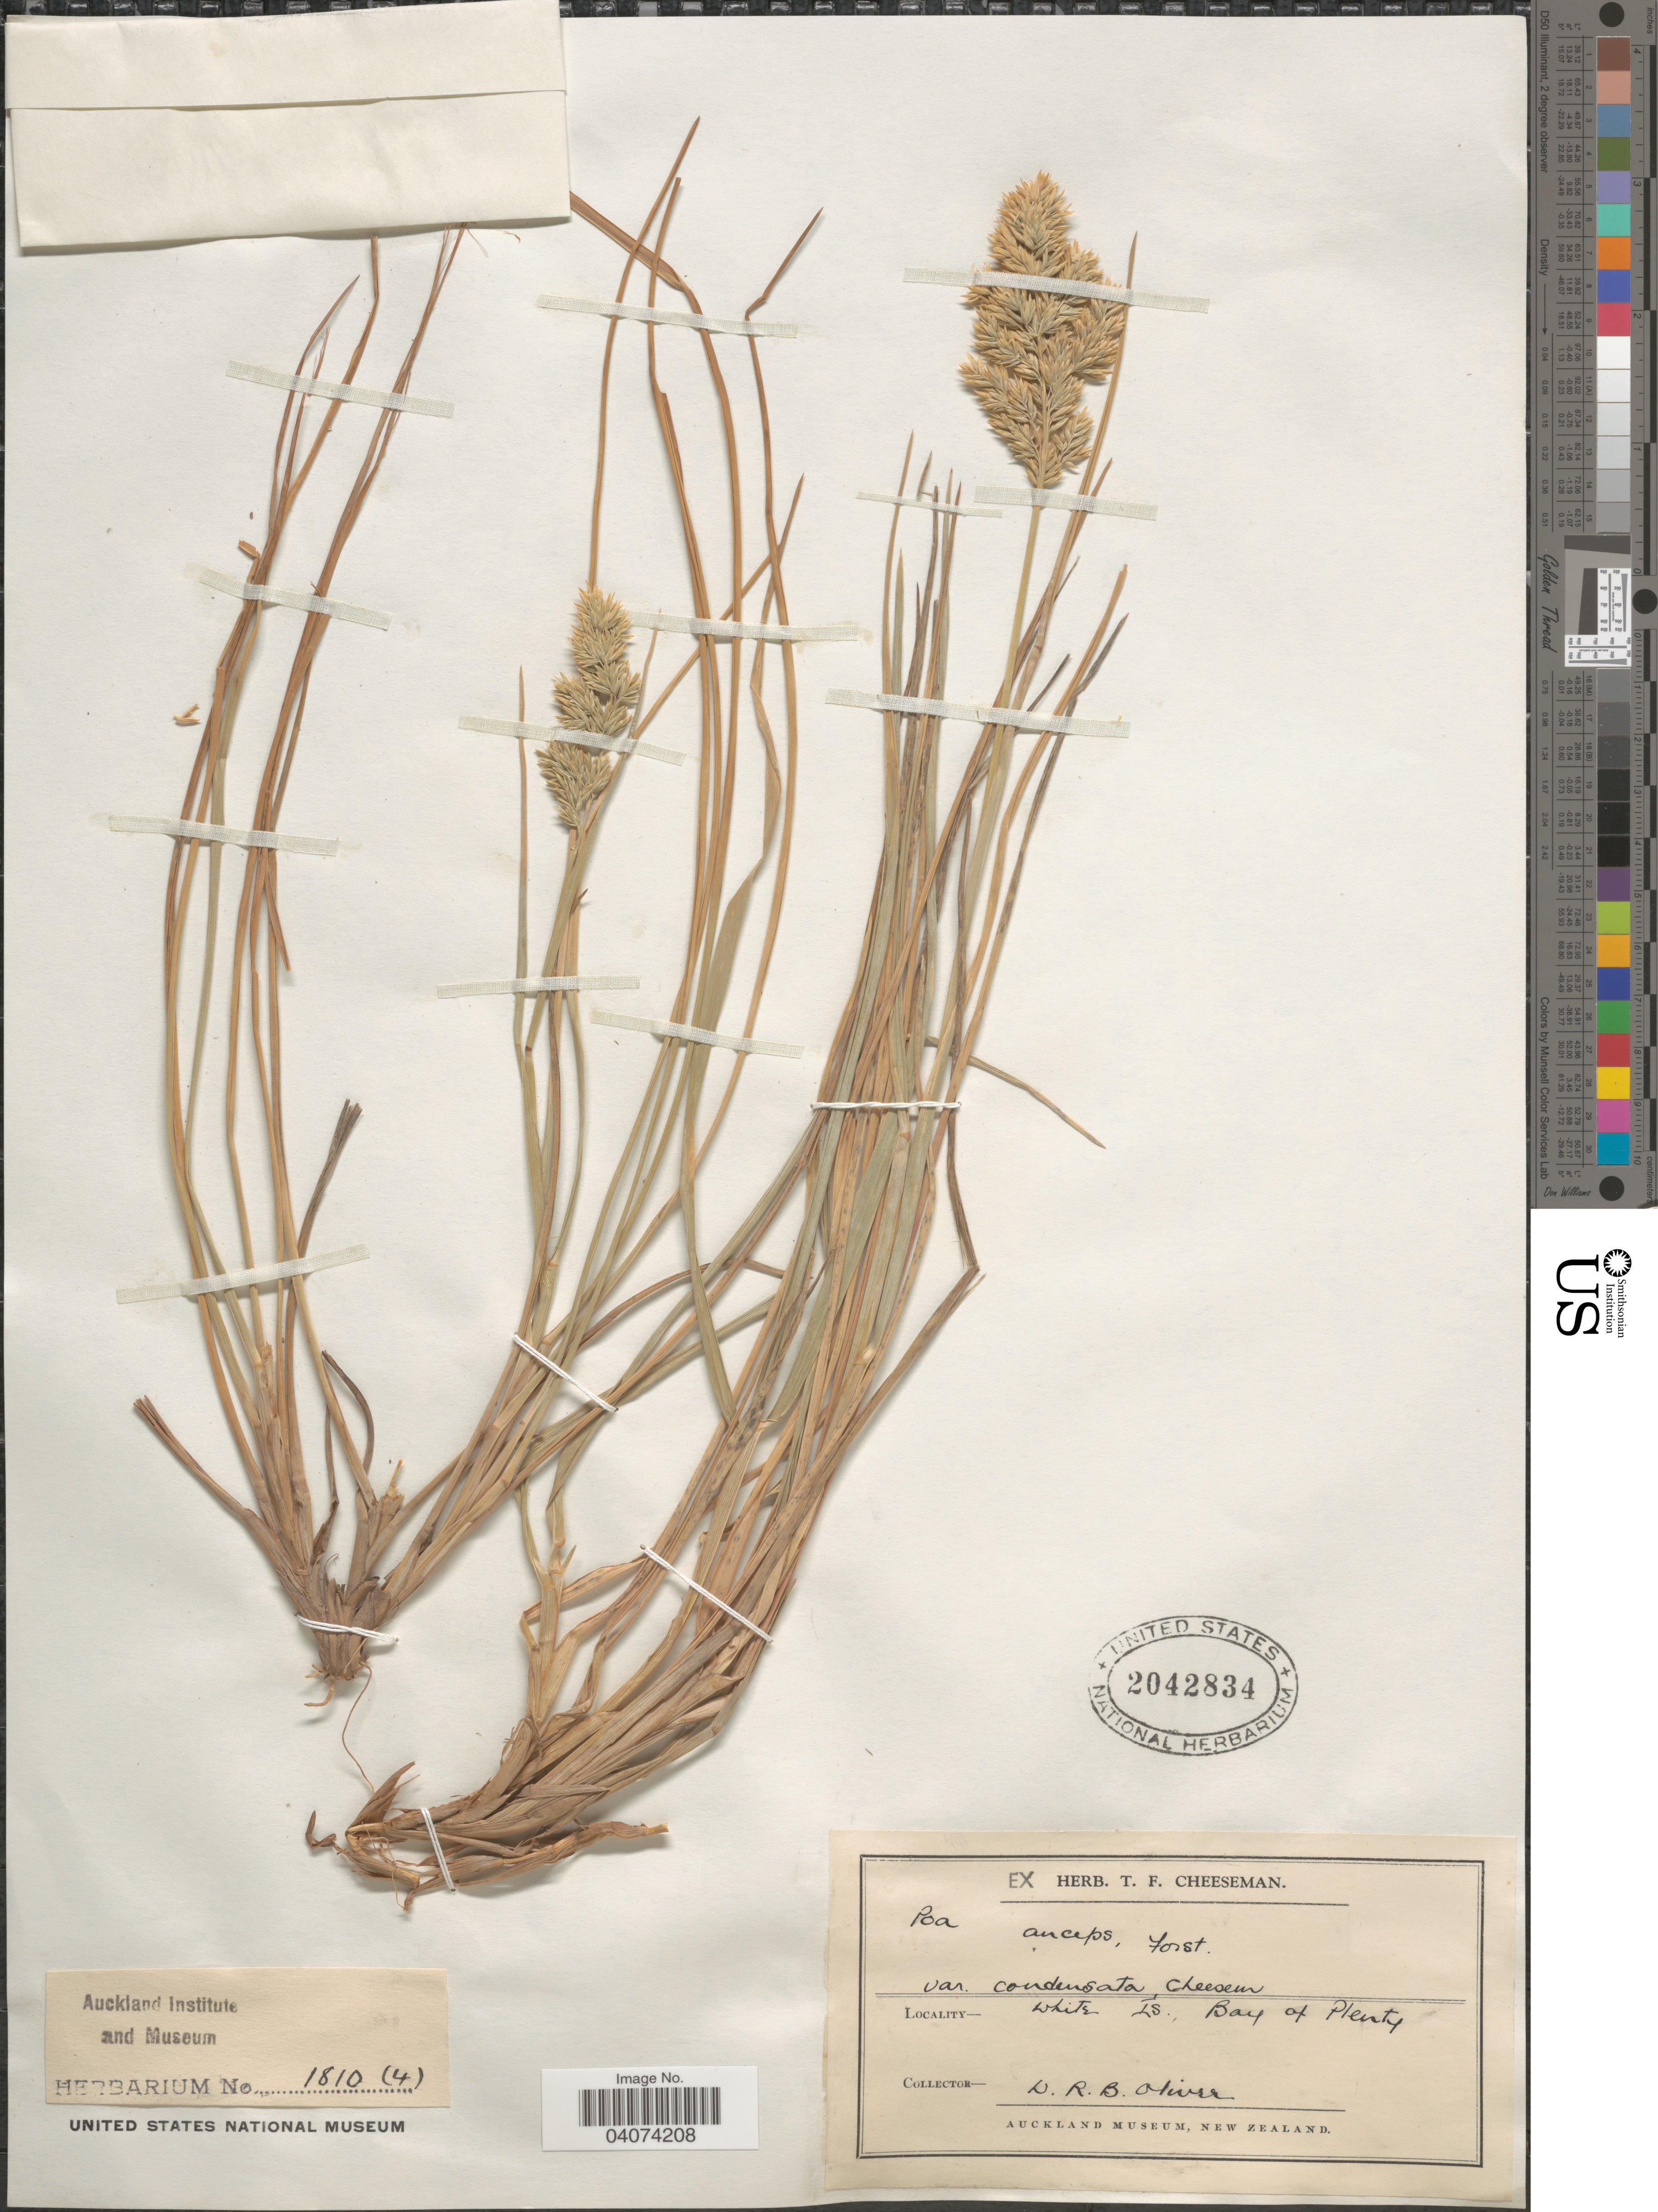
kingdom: Plantae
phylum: Tracheophyta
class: Liliopsida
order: Poales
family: Poaceae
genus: Poa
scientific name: Poa anceps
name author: G. Forst.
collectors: D. R. Oliver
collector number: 1810/4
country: New Zealand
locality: White Is., Bay of Plenty.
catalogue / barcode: US 2042834